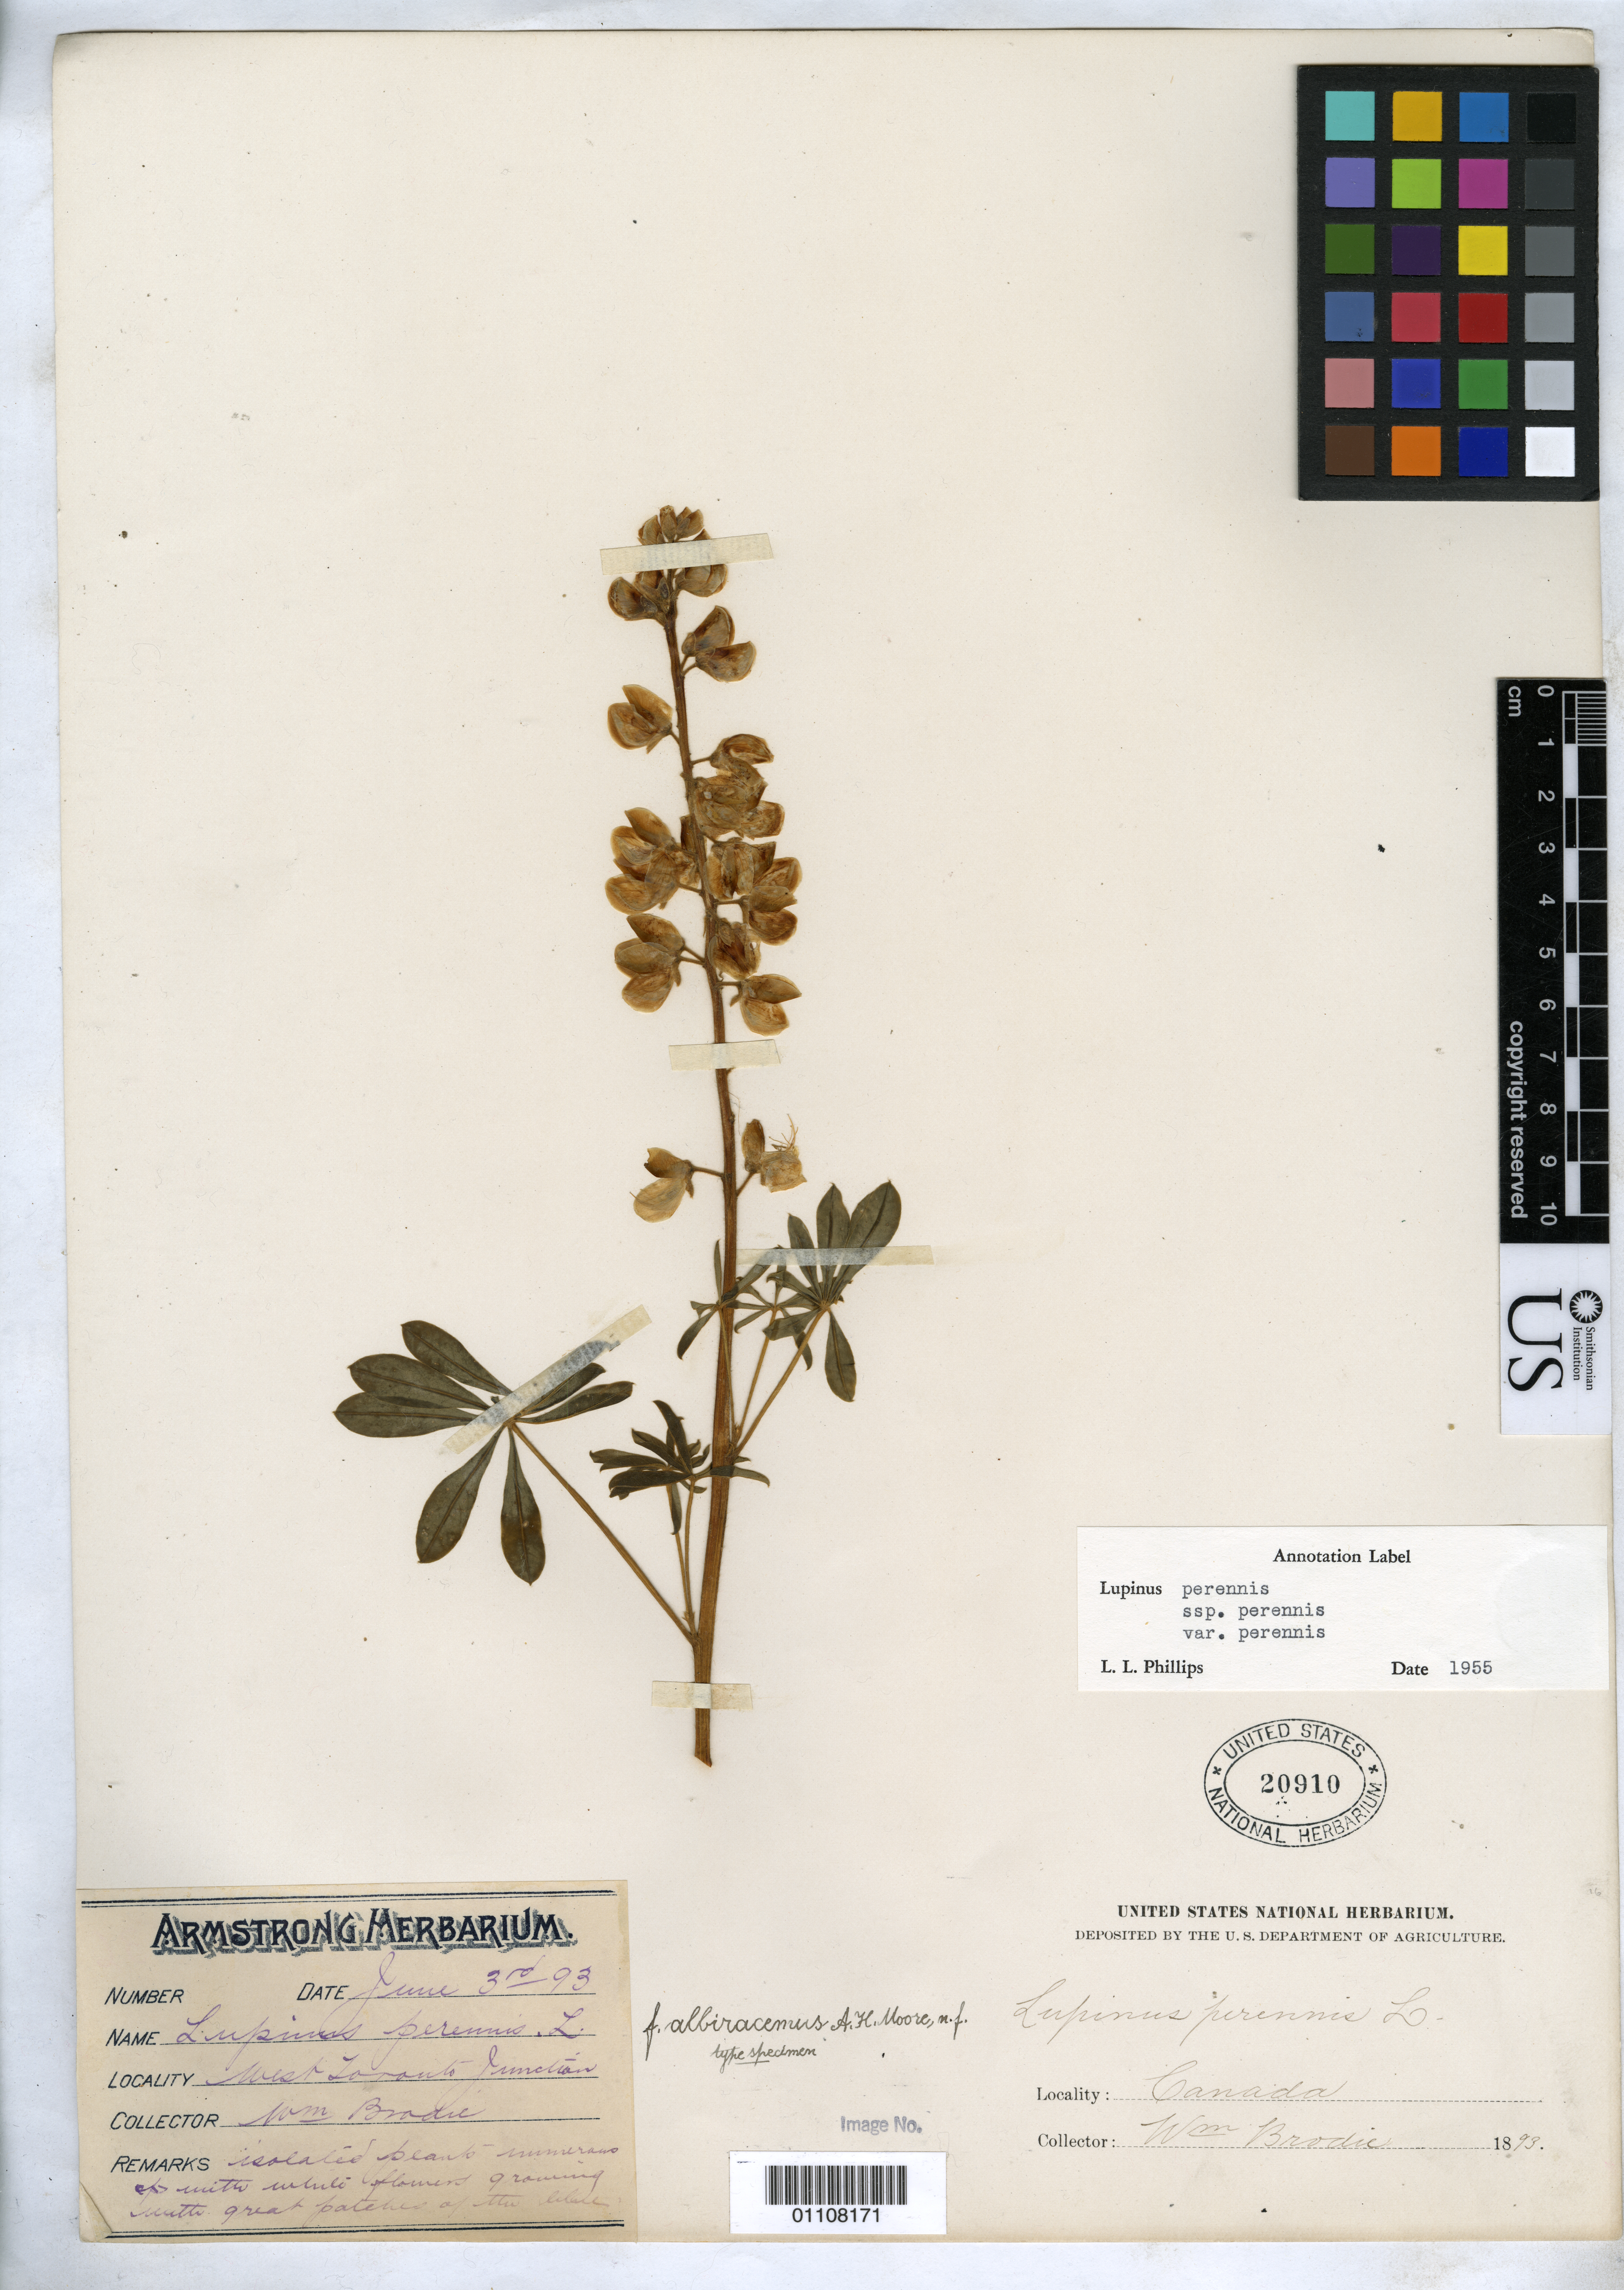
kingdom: Plantae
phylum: Tracheophyta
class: Magnoliopsida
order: Fabales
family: Fabaceae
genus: Lupinus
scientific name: Lupinus perennis f. albiracemus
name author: A.H. Moore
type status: Holotype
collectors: W. Brodie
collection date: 1993-06-03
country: Canada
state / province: Ontario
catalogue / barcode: US 20910